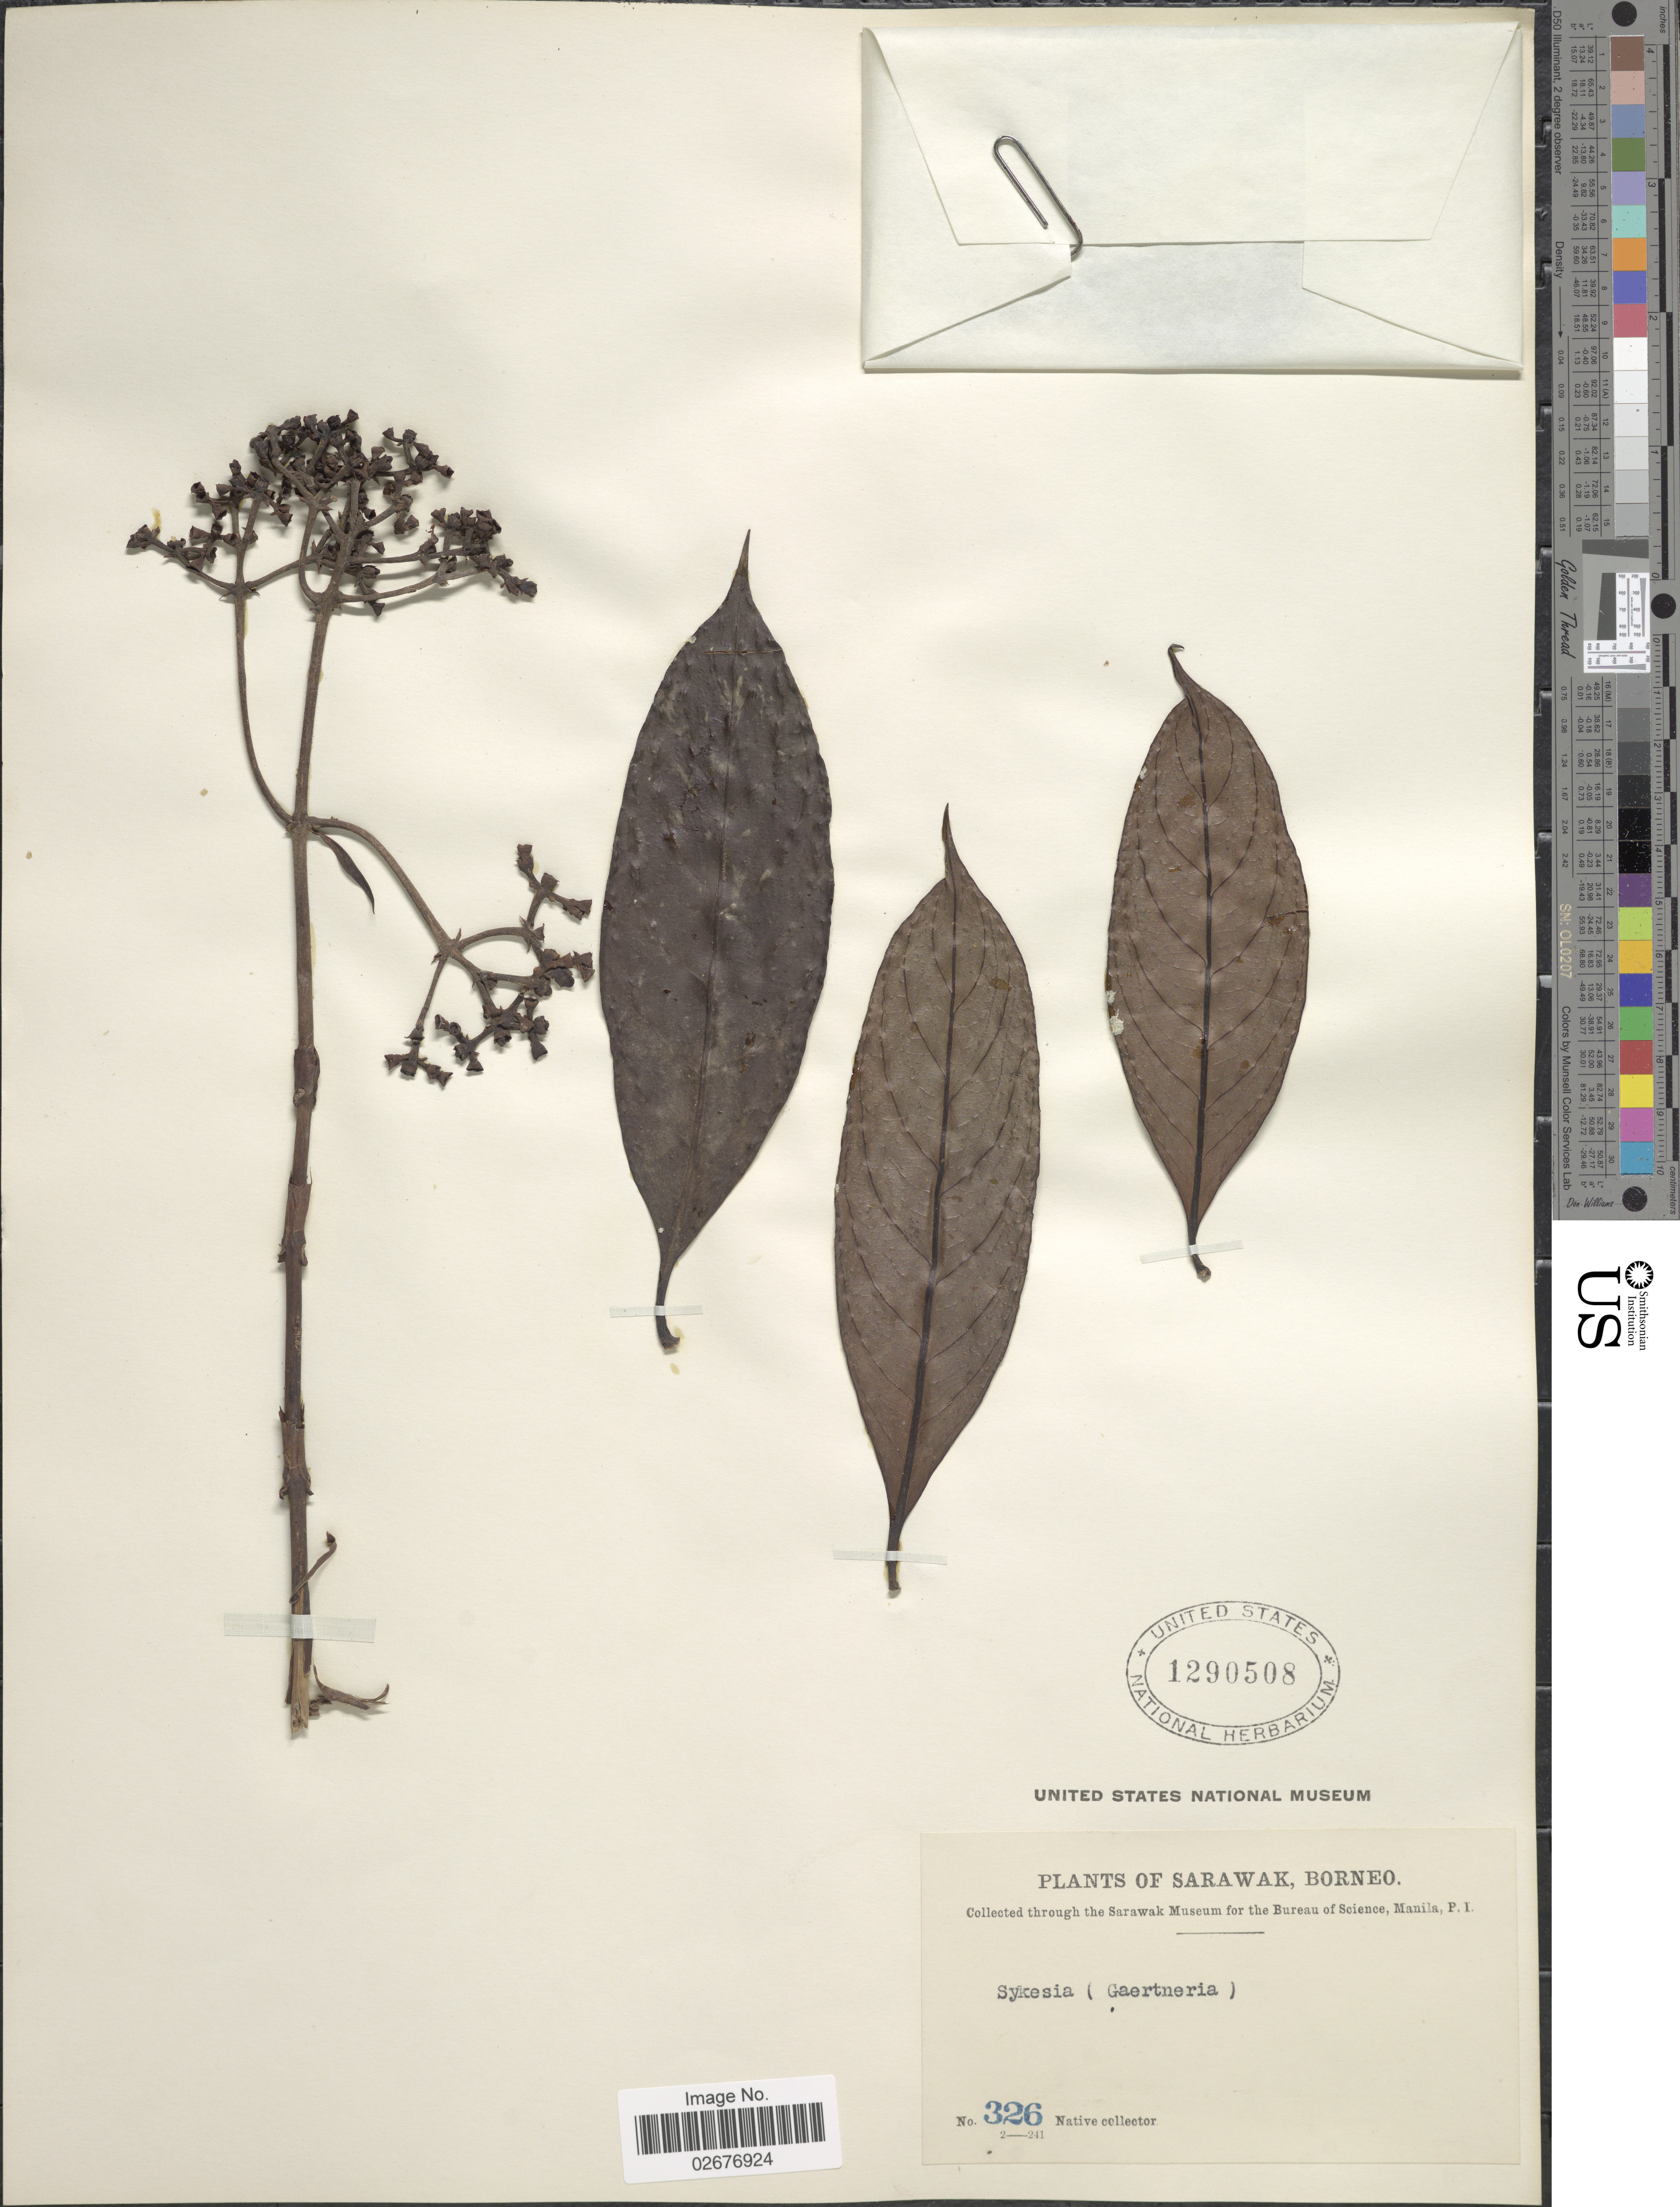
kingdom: Plantae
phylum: Tracheophyta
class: Magnoliopsida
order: Gentianales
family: Rubiaceae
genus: Sykesia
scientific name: Sykesia sp.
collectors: Native collector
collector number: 326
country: Malaysia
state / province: Sarawak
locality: Borneo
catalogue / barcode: US 1290508